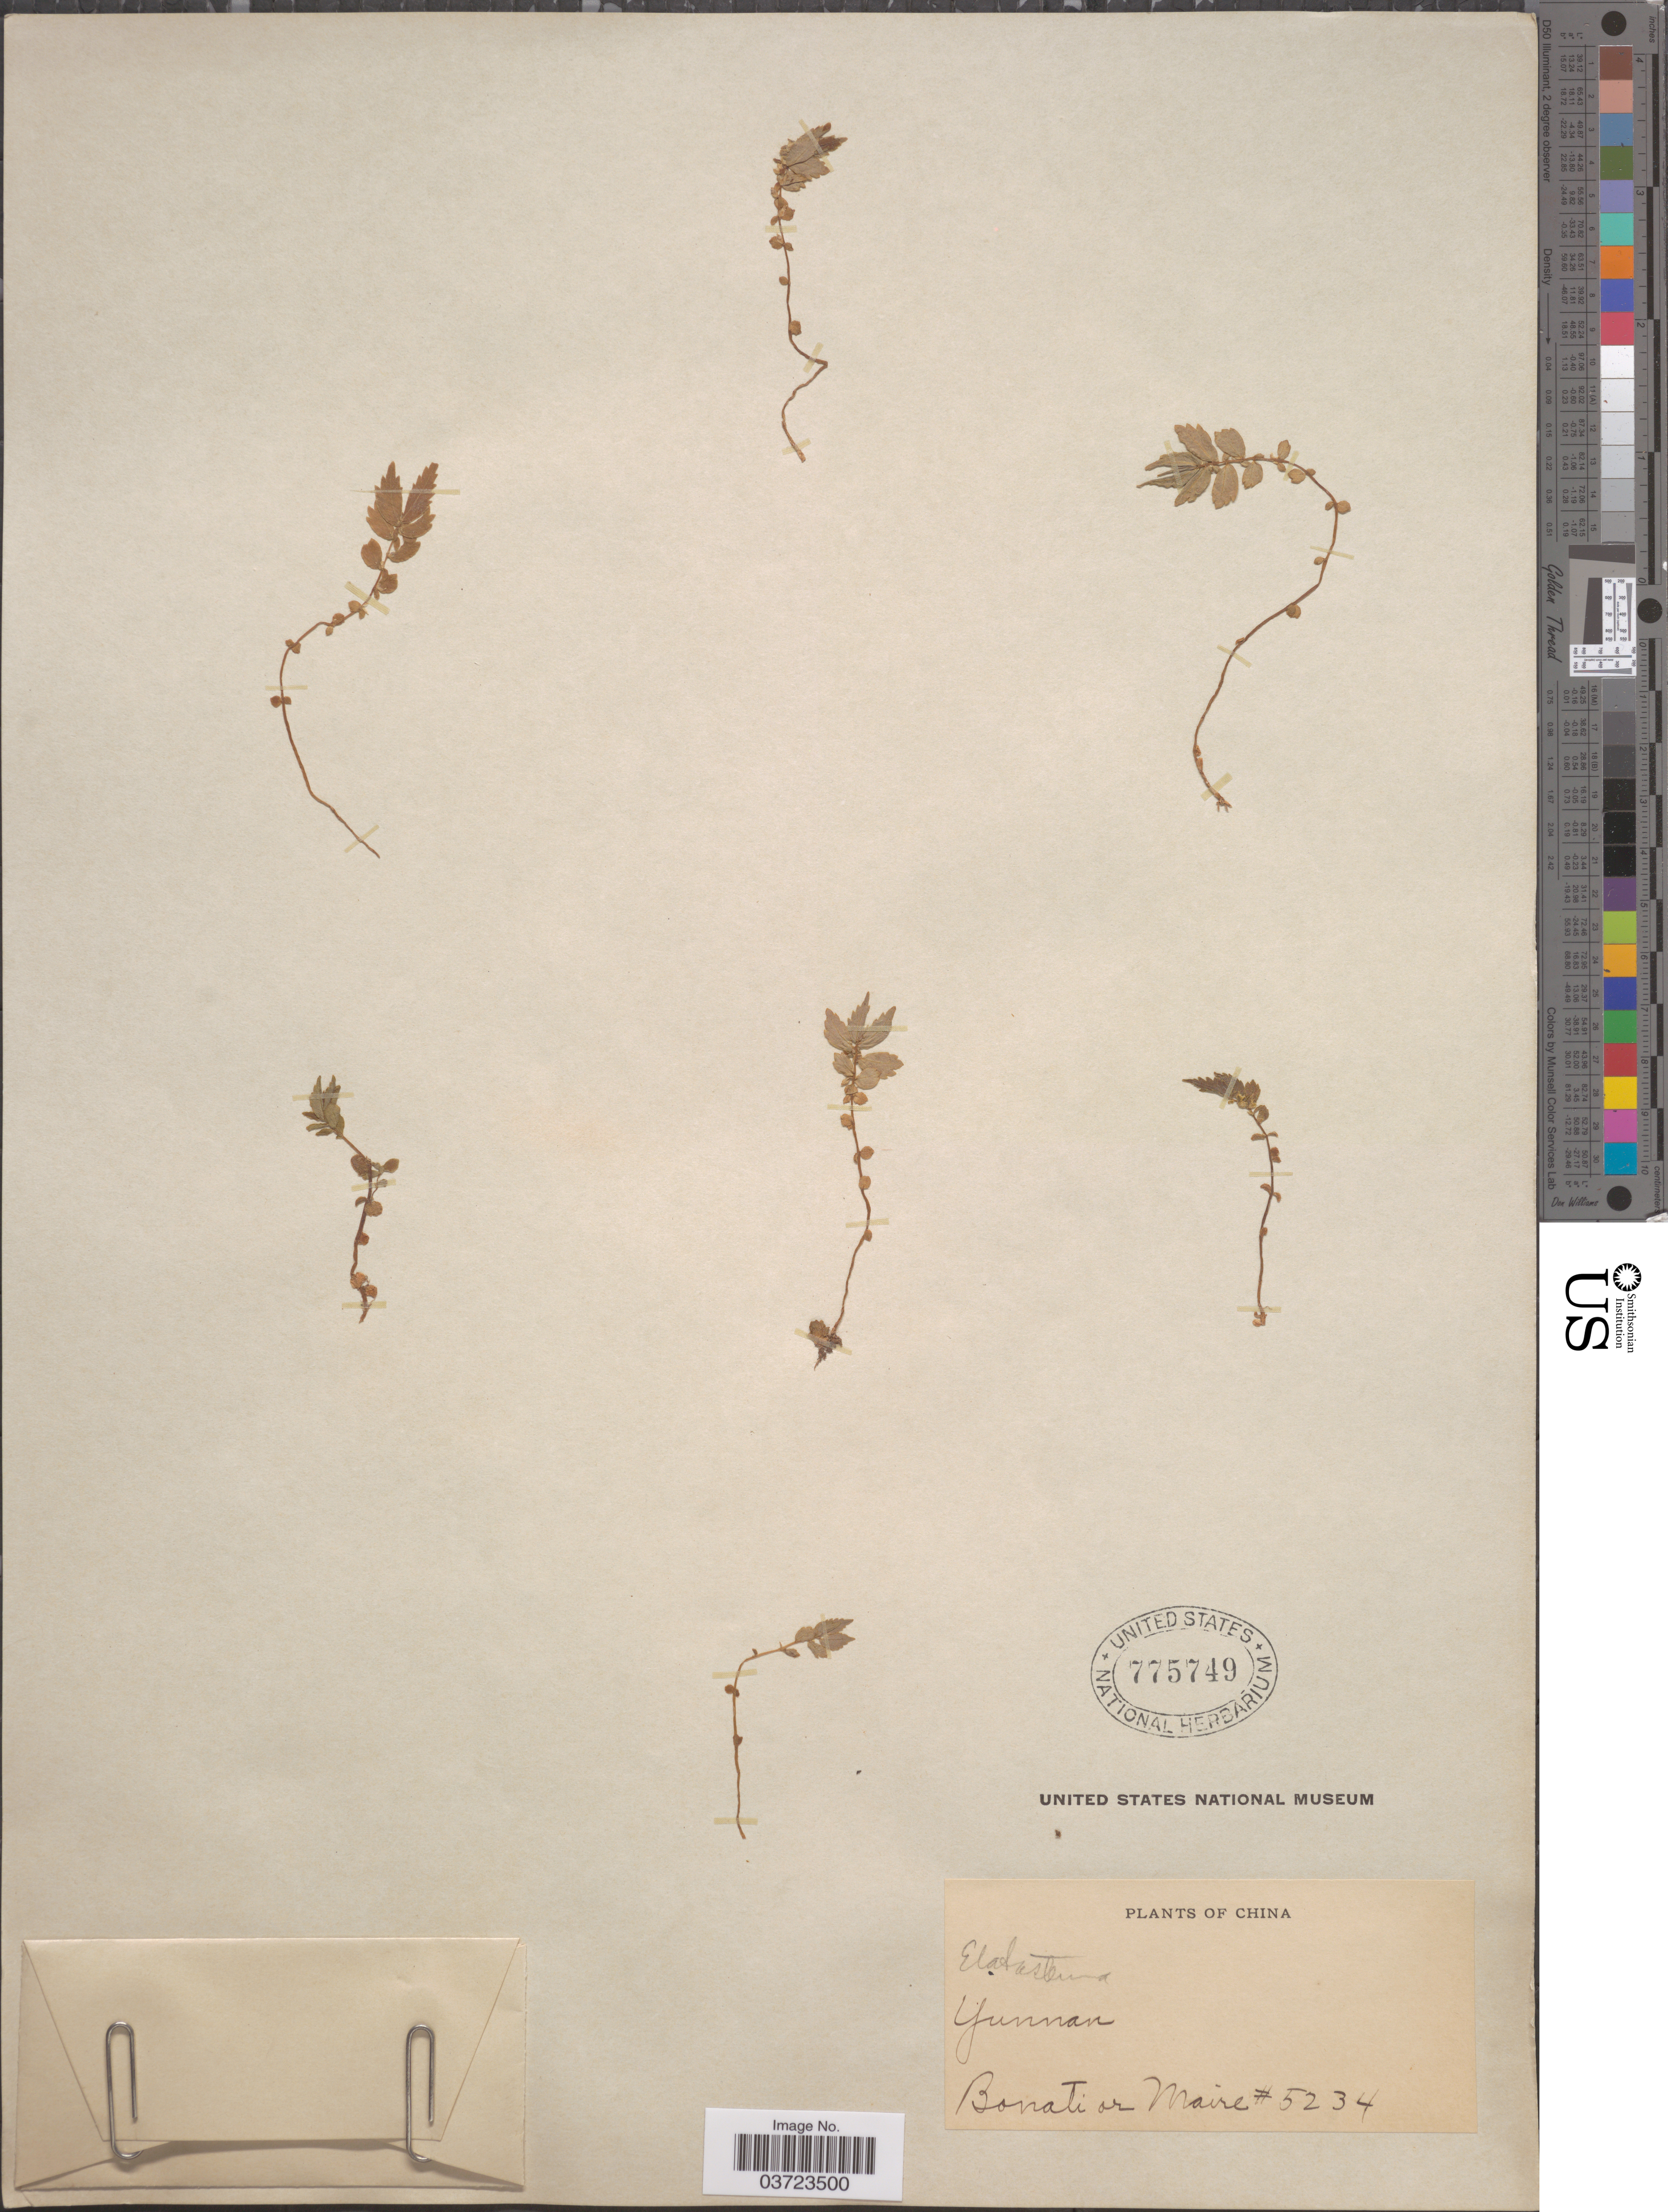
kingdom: Plantae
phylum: Tracheophyta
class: Magnoliopsida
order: Rosales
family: Urticaceae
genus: Elatostema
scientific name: Elatostema sp.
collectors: -. Bonati & Maire, --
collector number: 5234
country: China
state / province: Yunnan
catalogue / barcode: US 775749